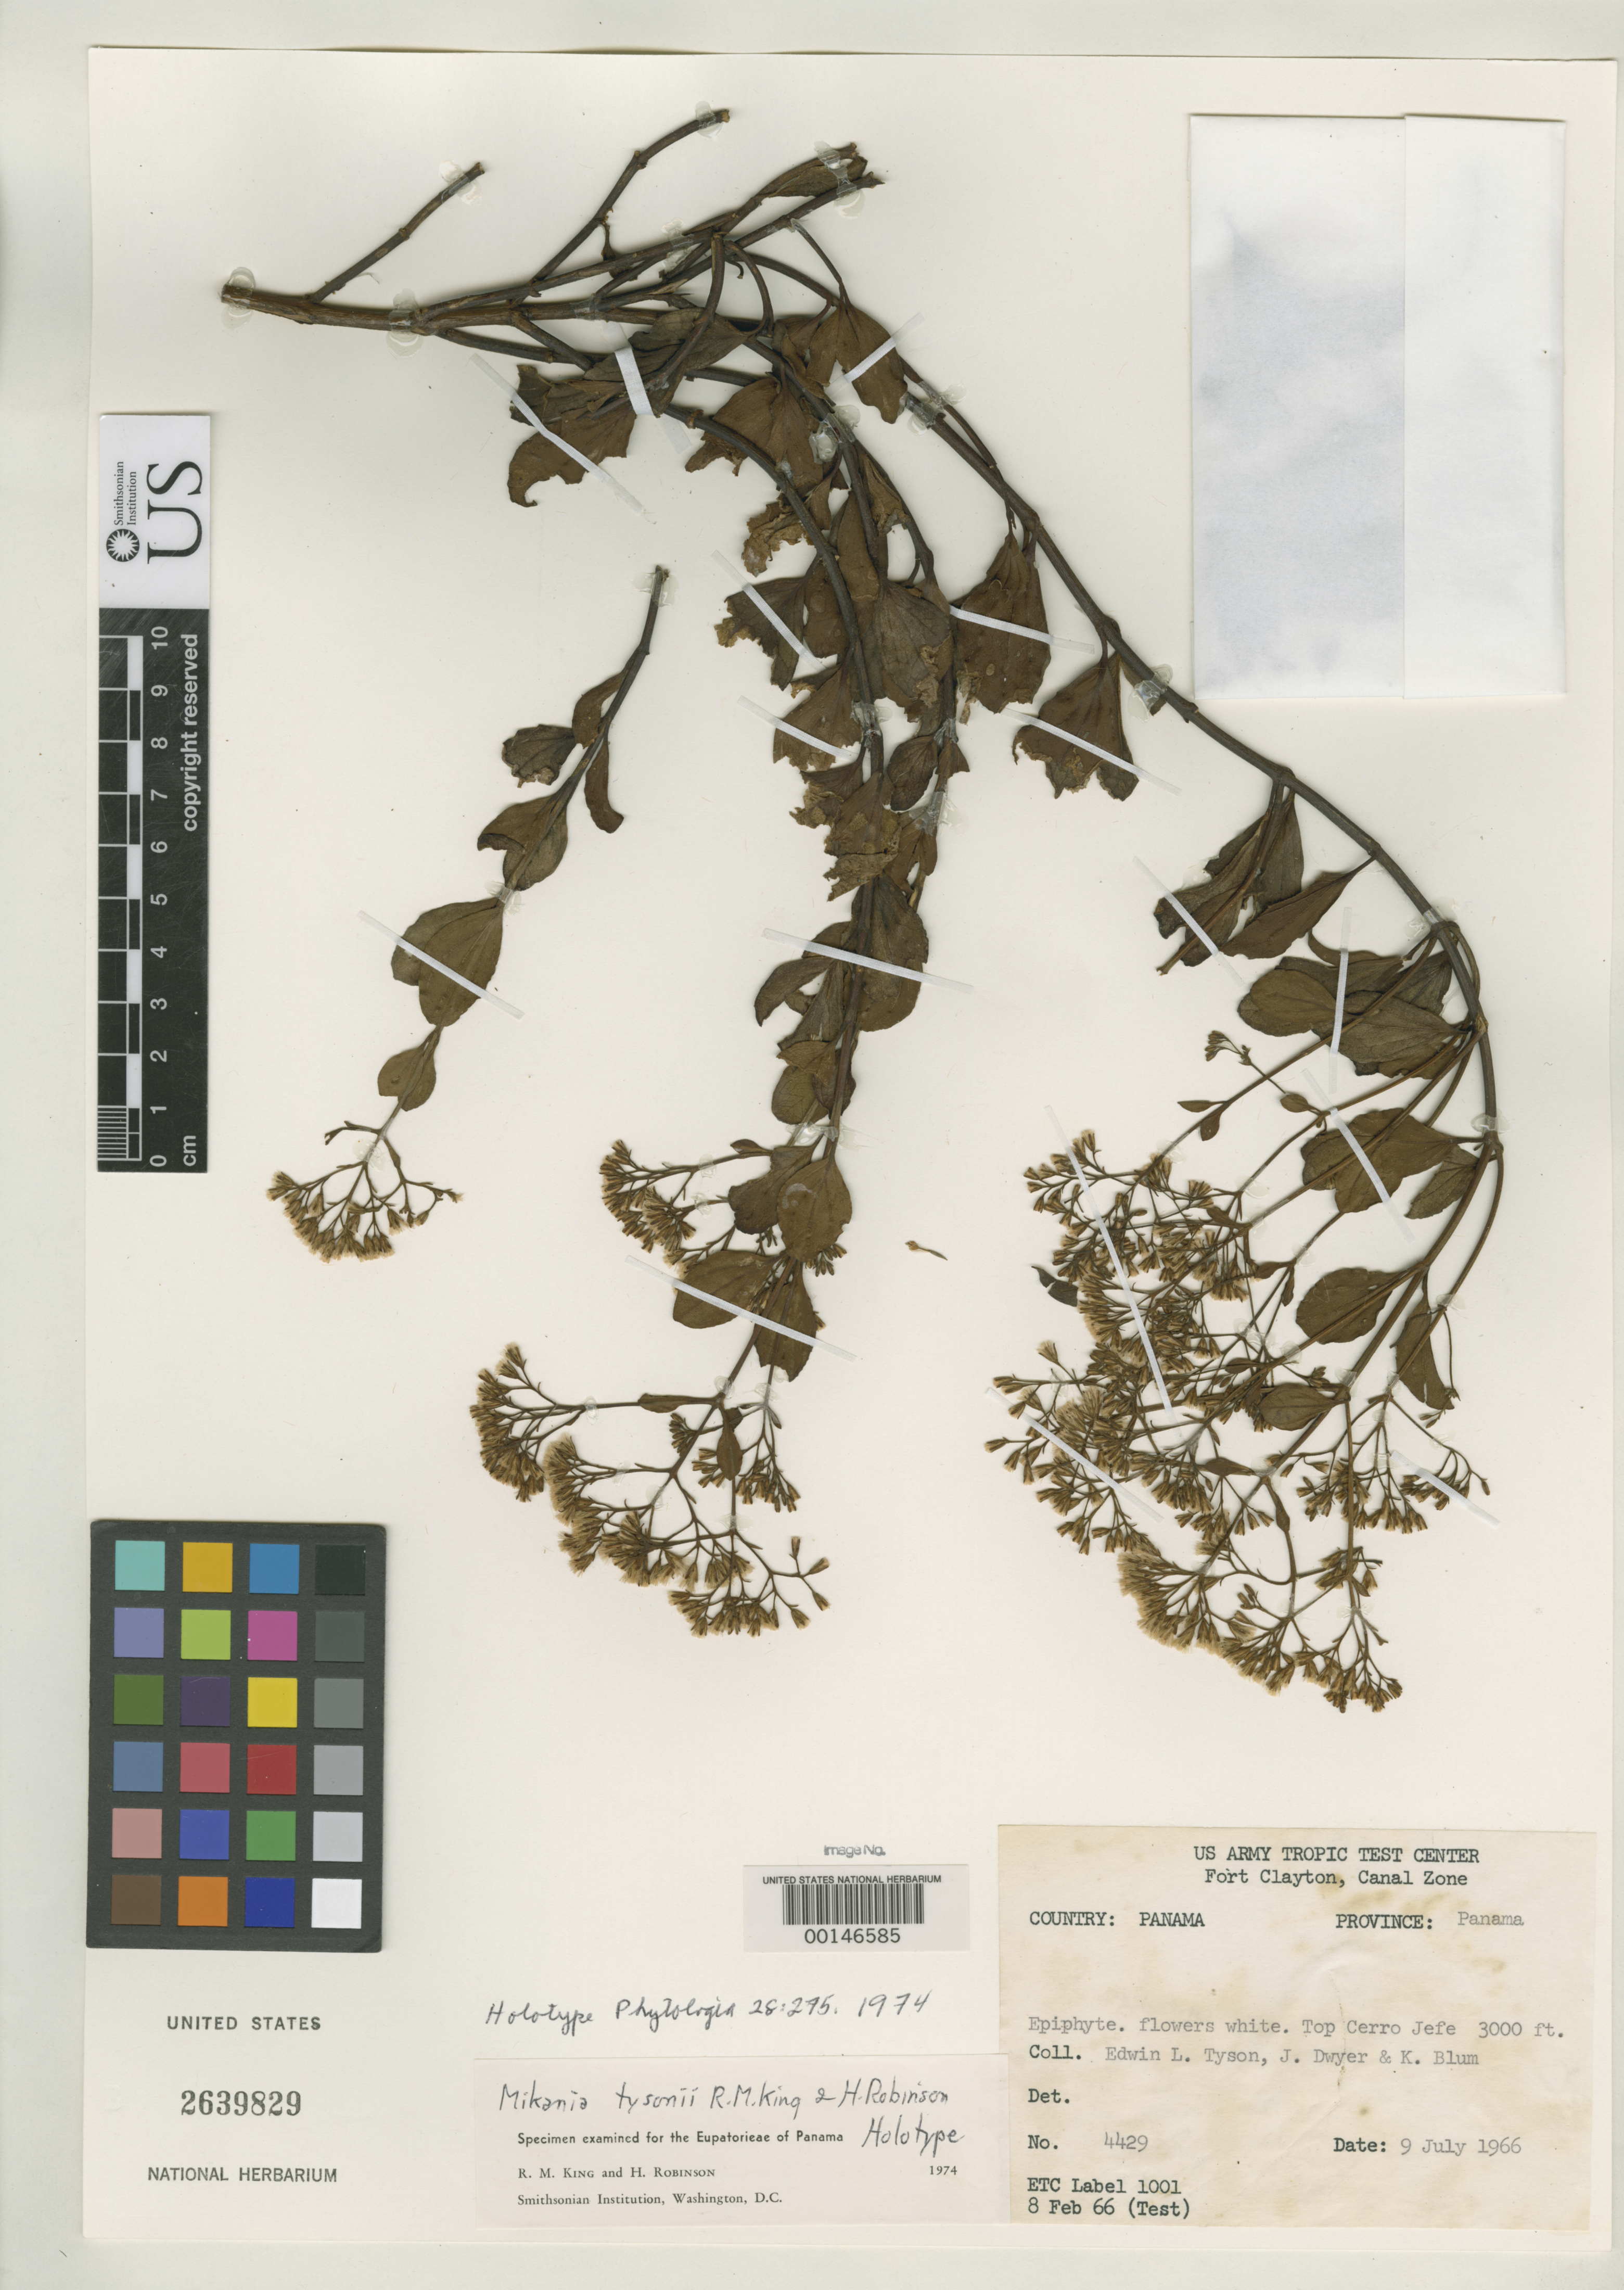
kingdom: Plantae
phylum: Tracheophyta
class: Magnoliopsida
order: Asterales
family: Asteraceae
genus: Mikania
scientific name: Mikania tysonii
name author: R.M. King & H. Rob.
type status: Holotype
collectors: E. L. Tyson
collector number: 4429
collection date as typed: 09 Jul 1966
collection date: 1966-07-09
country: Panama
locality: Fort Clayton, top of Cerro Jefe.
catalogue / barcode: US 2639829